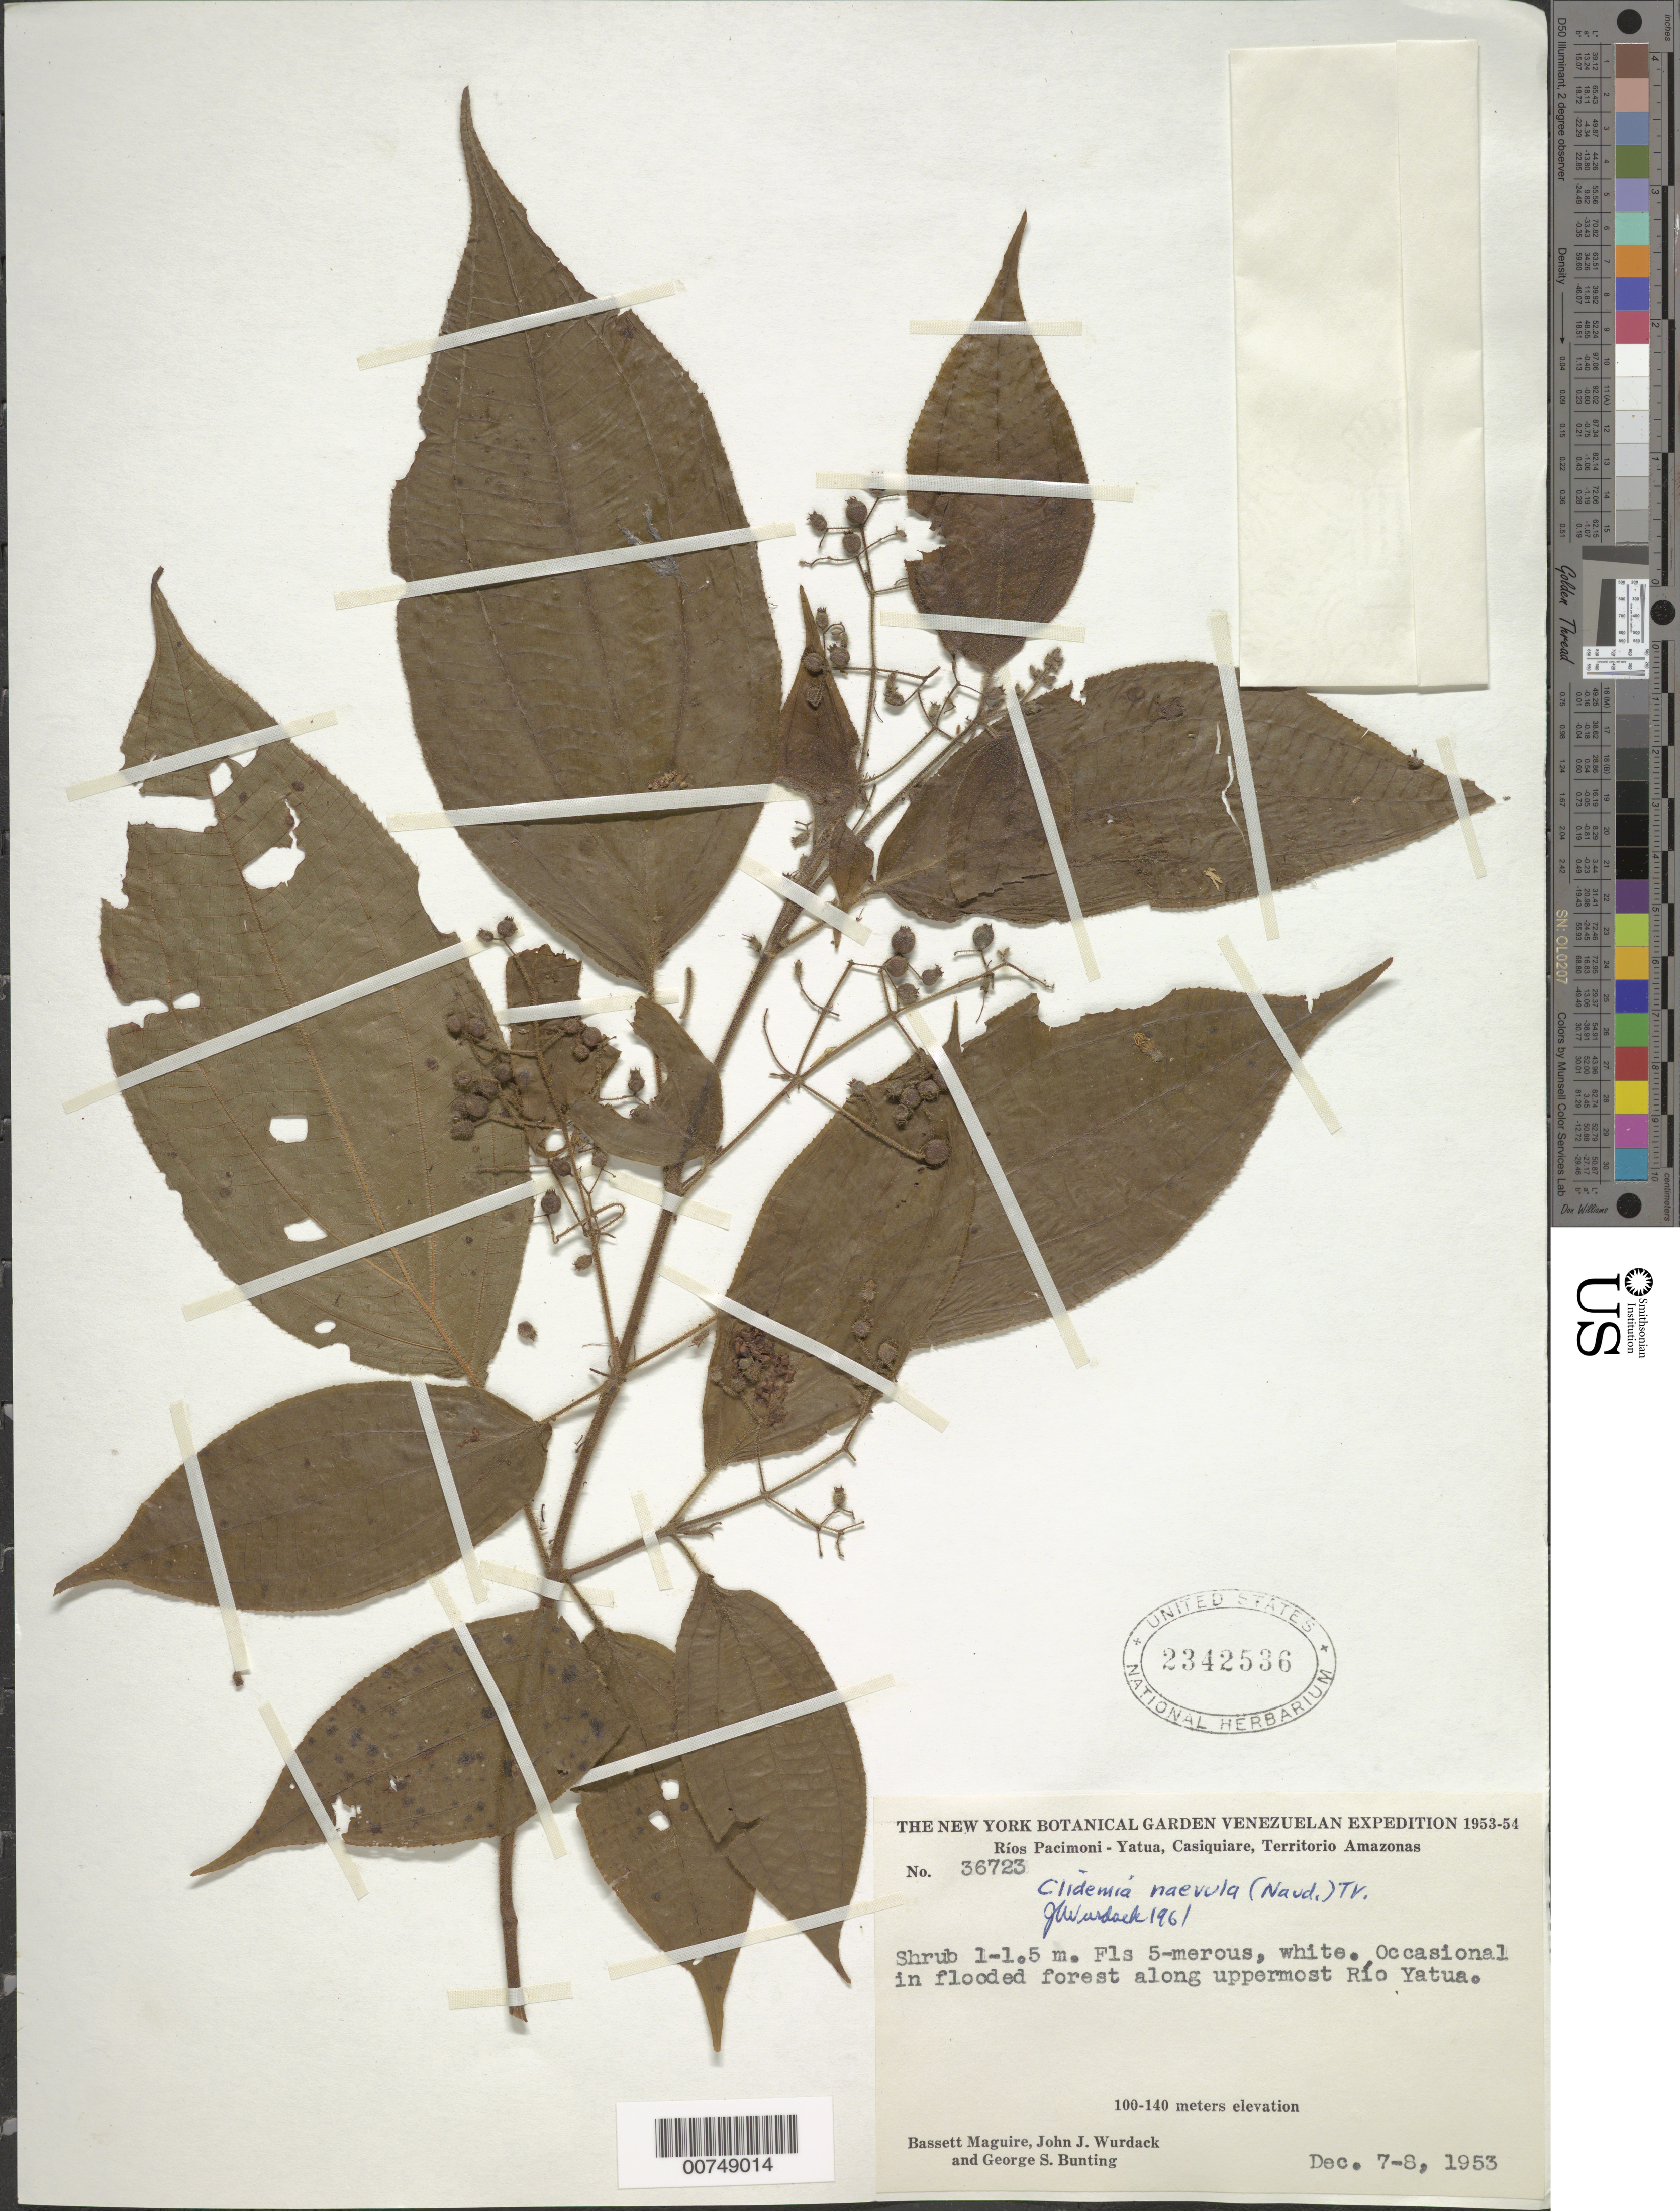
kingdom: Plantae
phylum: Tracheophyta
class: Magnoliopsida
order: Myrtales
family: Melastomataceae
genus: Clidemia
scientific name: Clidemia naevula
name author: (Naudin) Triana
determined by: Wurdack, John J., (US), US (UNITED STATES)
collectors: B. Maguire, J. J. Wurdack & G. S. Bunting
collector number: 36723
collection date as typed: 7-Dec-53 to 8-Dec-53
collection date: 1953-12-07/1953-12-08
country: Venezuela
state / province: Amazonas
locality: Ríos Pacimoni - Yatua, Casiquiare, uppermost Río Yatua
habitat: Flooded forest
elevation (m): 100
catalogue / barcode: US 2342536